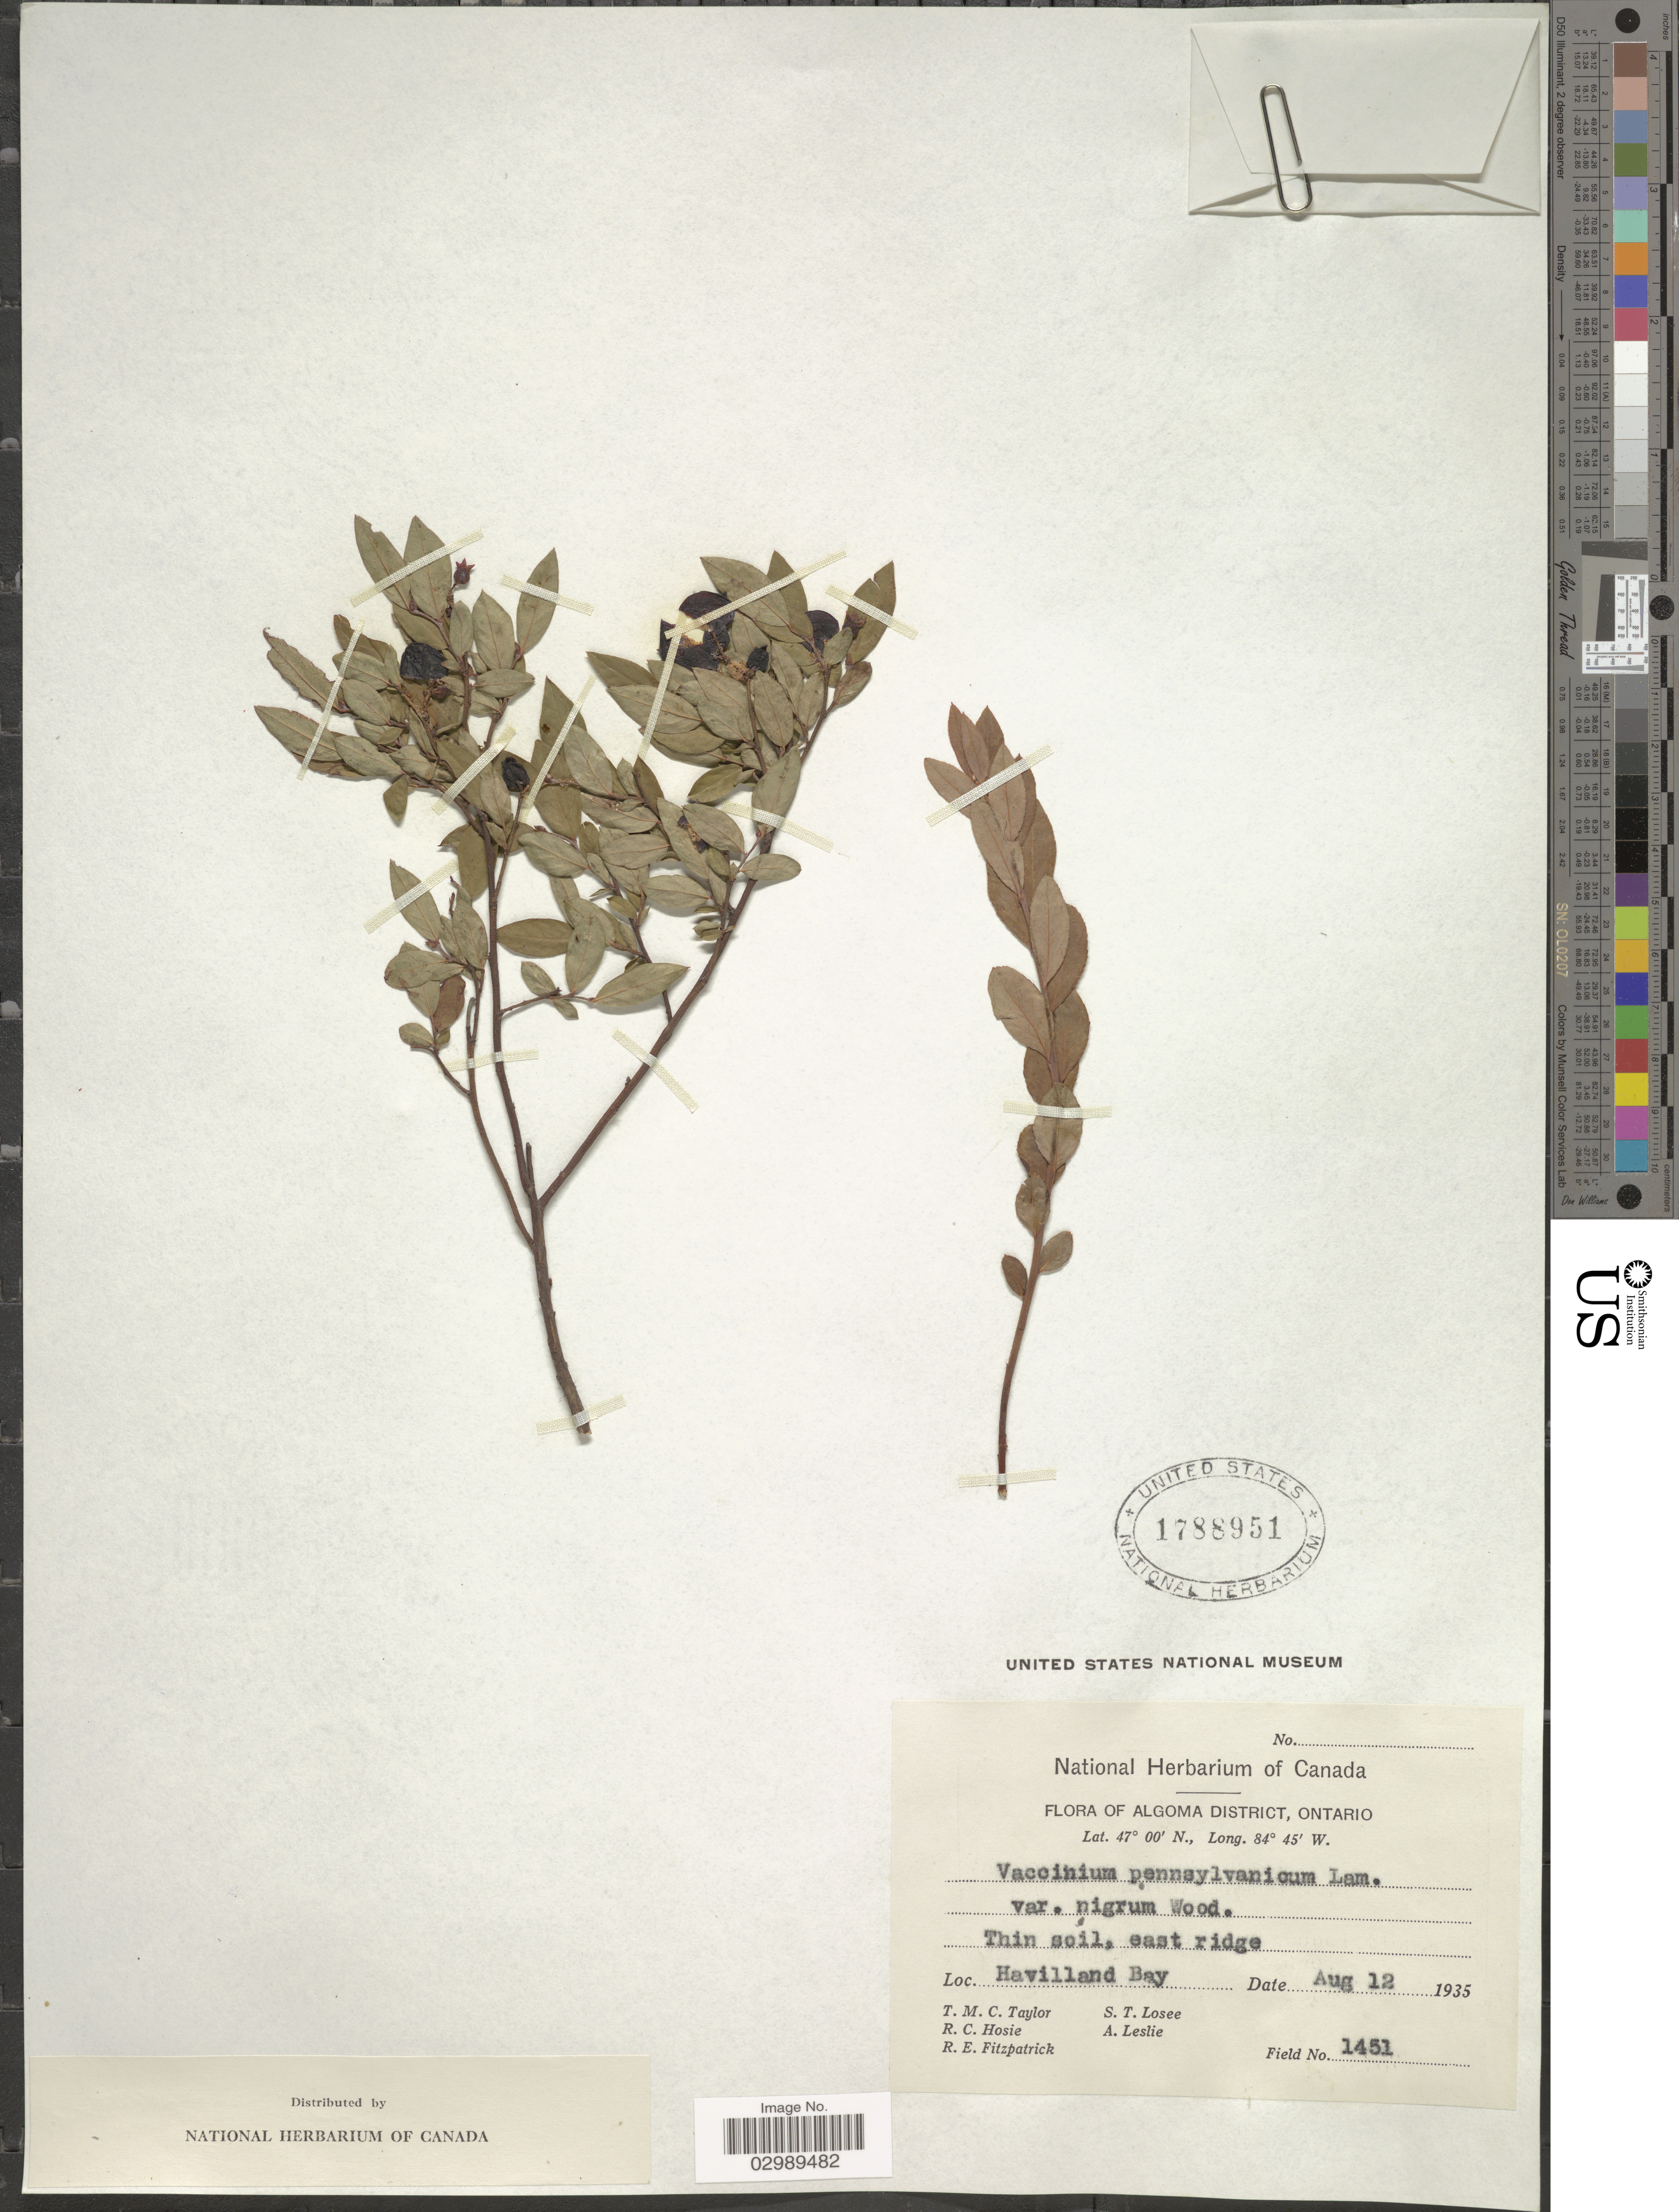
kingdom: Plantae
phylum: Tracheophyta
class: Magnoliopsida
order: Ericales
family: Ericaceae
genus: Vaccinium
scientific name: Vaccinium pensylvanicum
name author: Mill.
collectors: T. M. C. Taylor, R. Hosie, R. Fitzpatrick, S. Losee & A. Leslie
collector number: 1451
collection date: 1935-08-12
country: Canada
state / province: Ontario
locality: Algoma District, Thin soil, east ridge, Havilland Bay.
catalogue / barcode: US 1788951